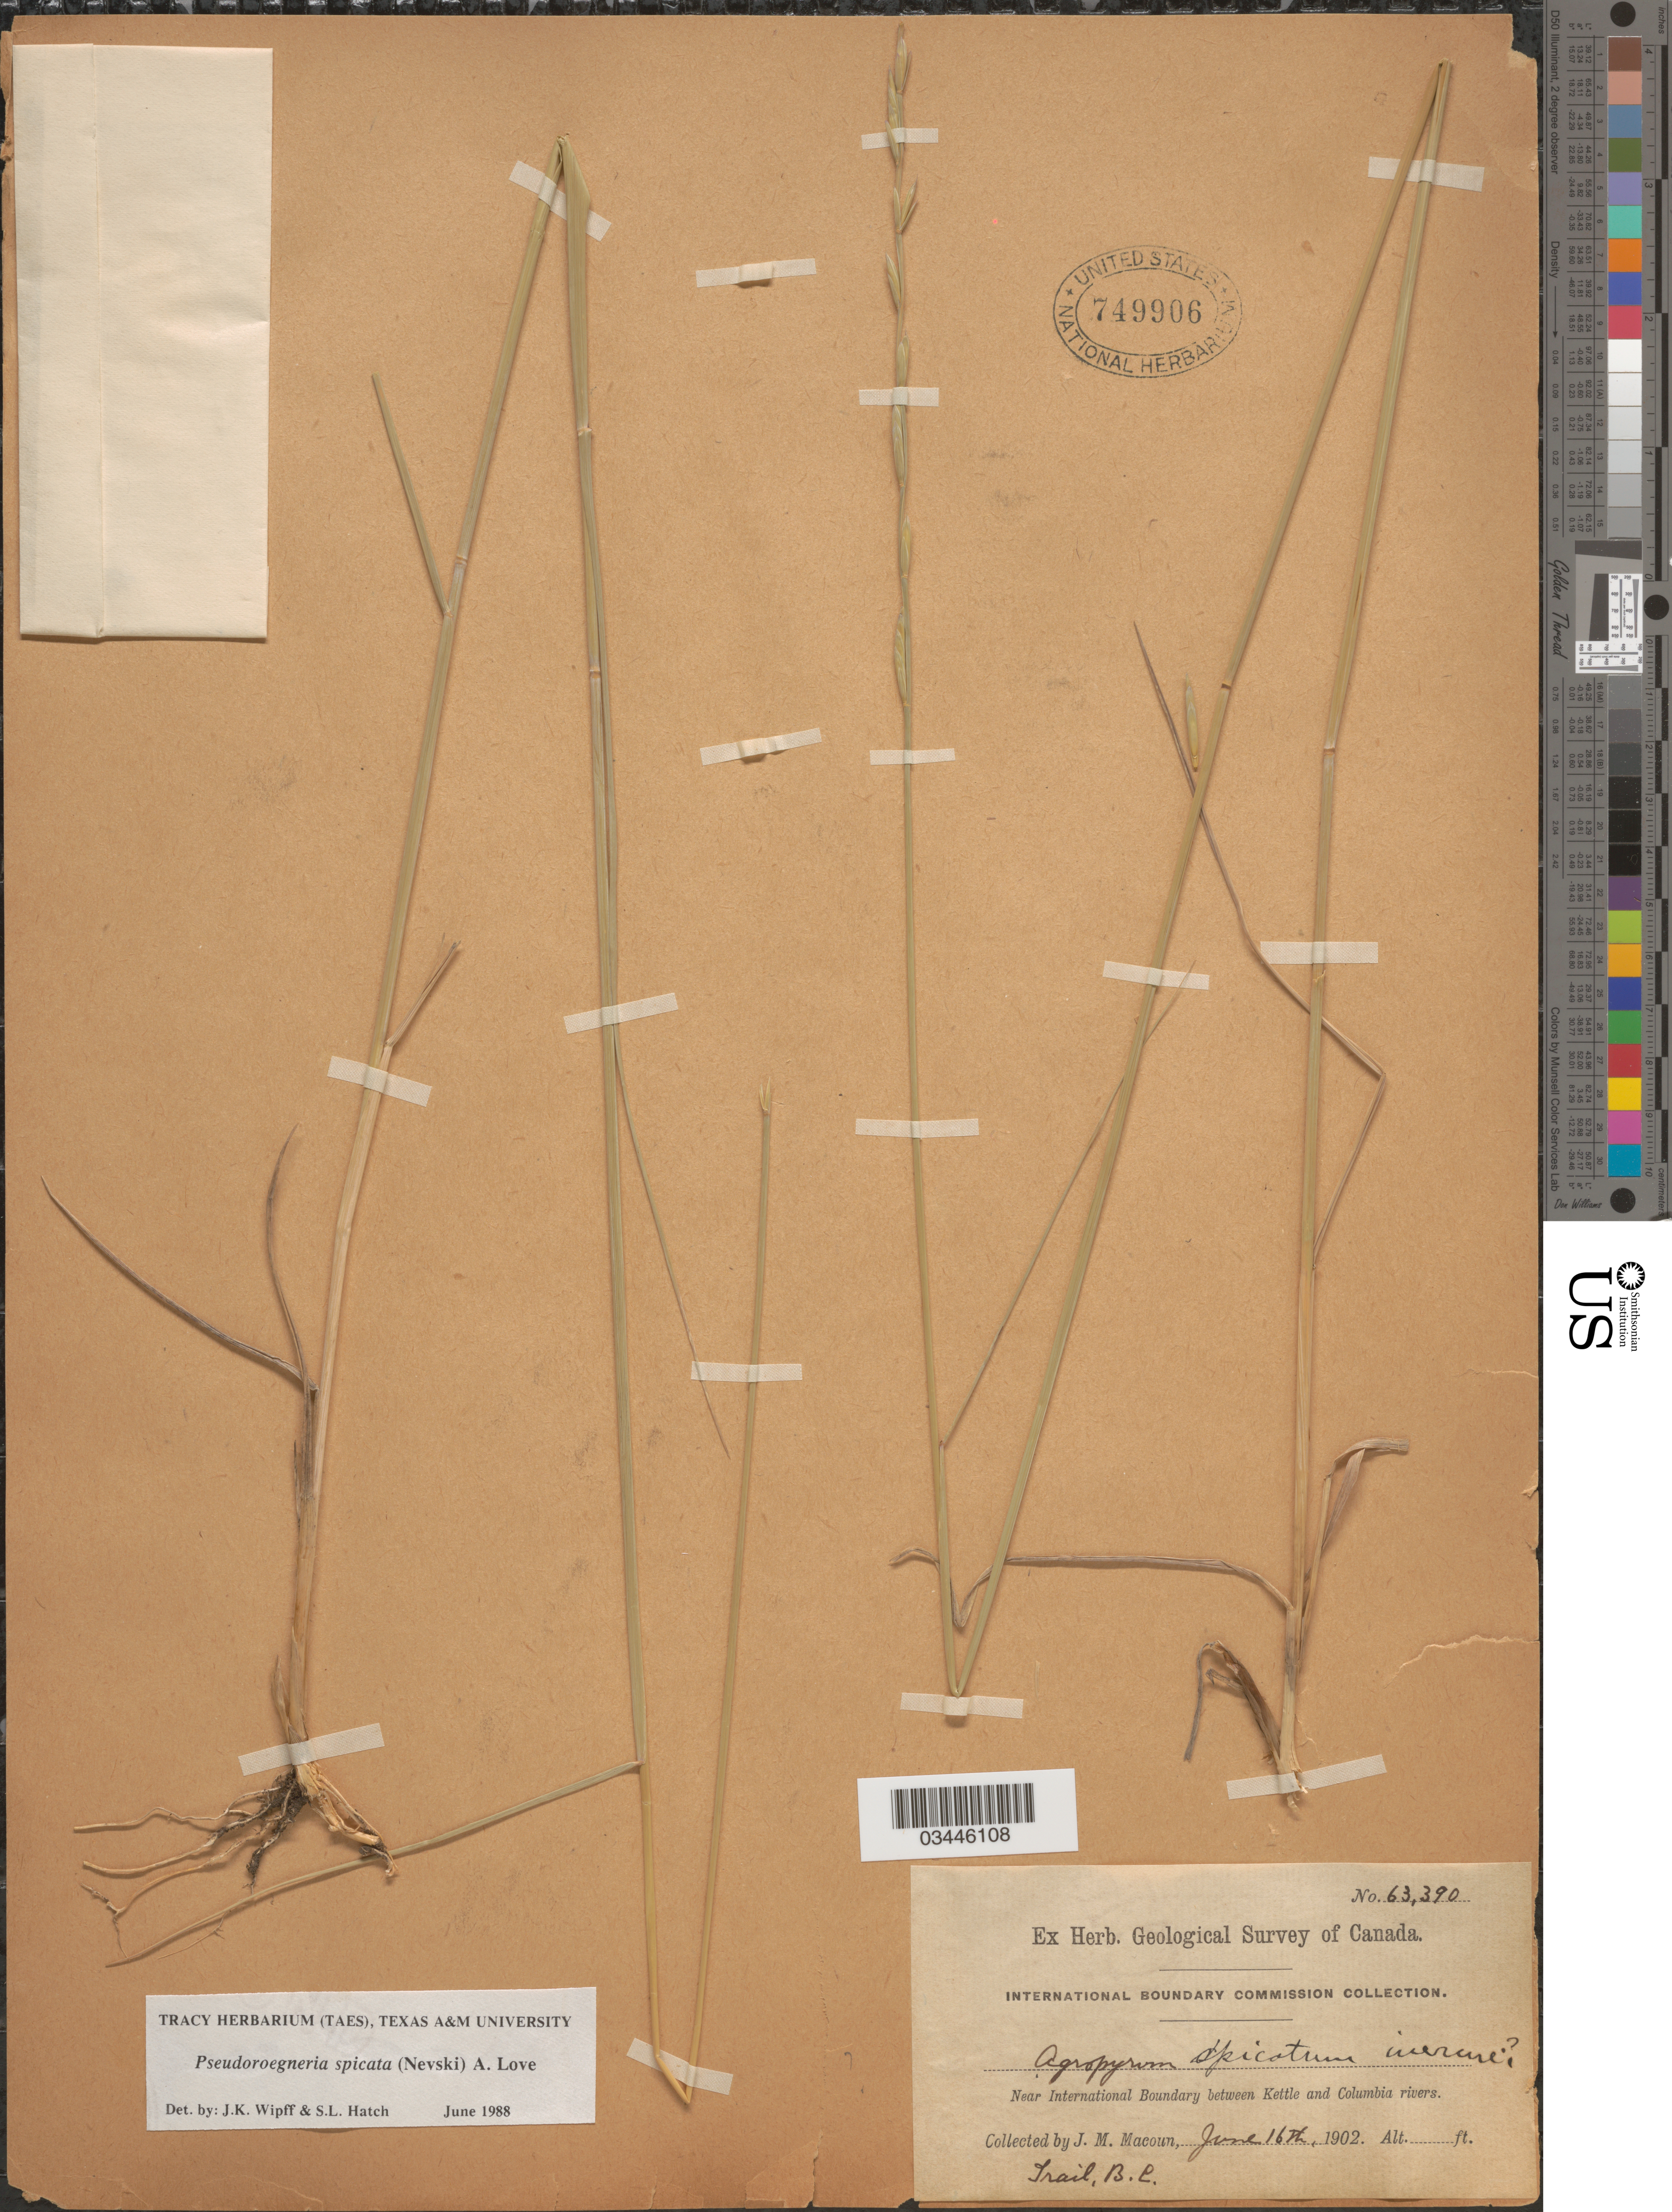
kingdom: Plantae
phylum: Tracheophyta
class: Liliopsida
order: Poales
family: Poaceae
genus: Pseudoroegneria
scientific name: Pseudoroegneria spicata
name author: (Pursh) Á. Löve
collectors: J. M. Macoun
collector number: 63390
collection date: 1902-06-16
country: Canada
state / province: British Columbia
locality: Geological Survey of Canada. Near International Boundary between Kettle and Columbia rivers.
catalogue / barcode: US 749906